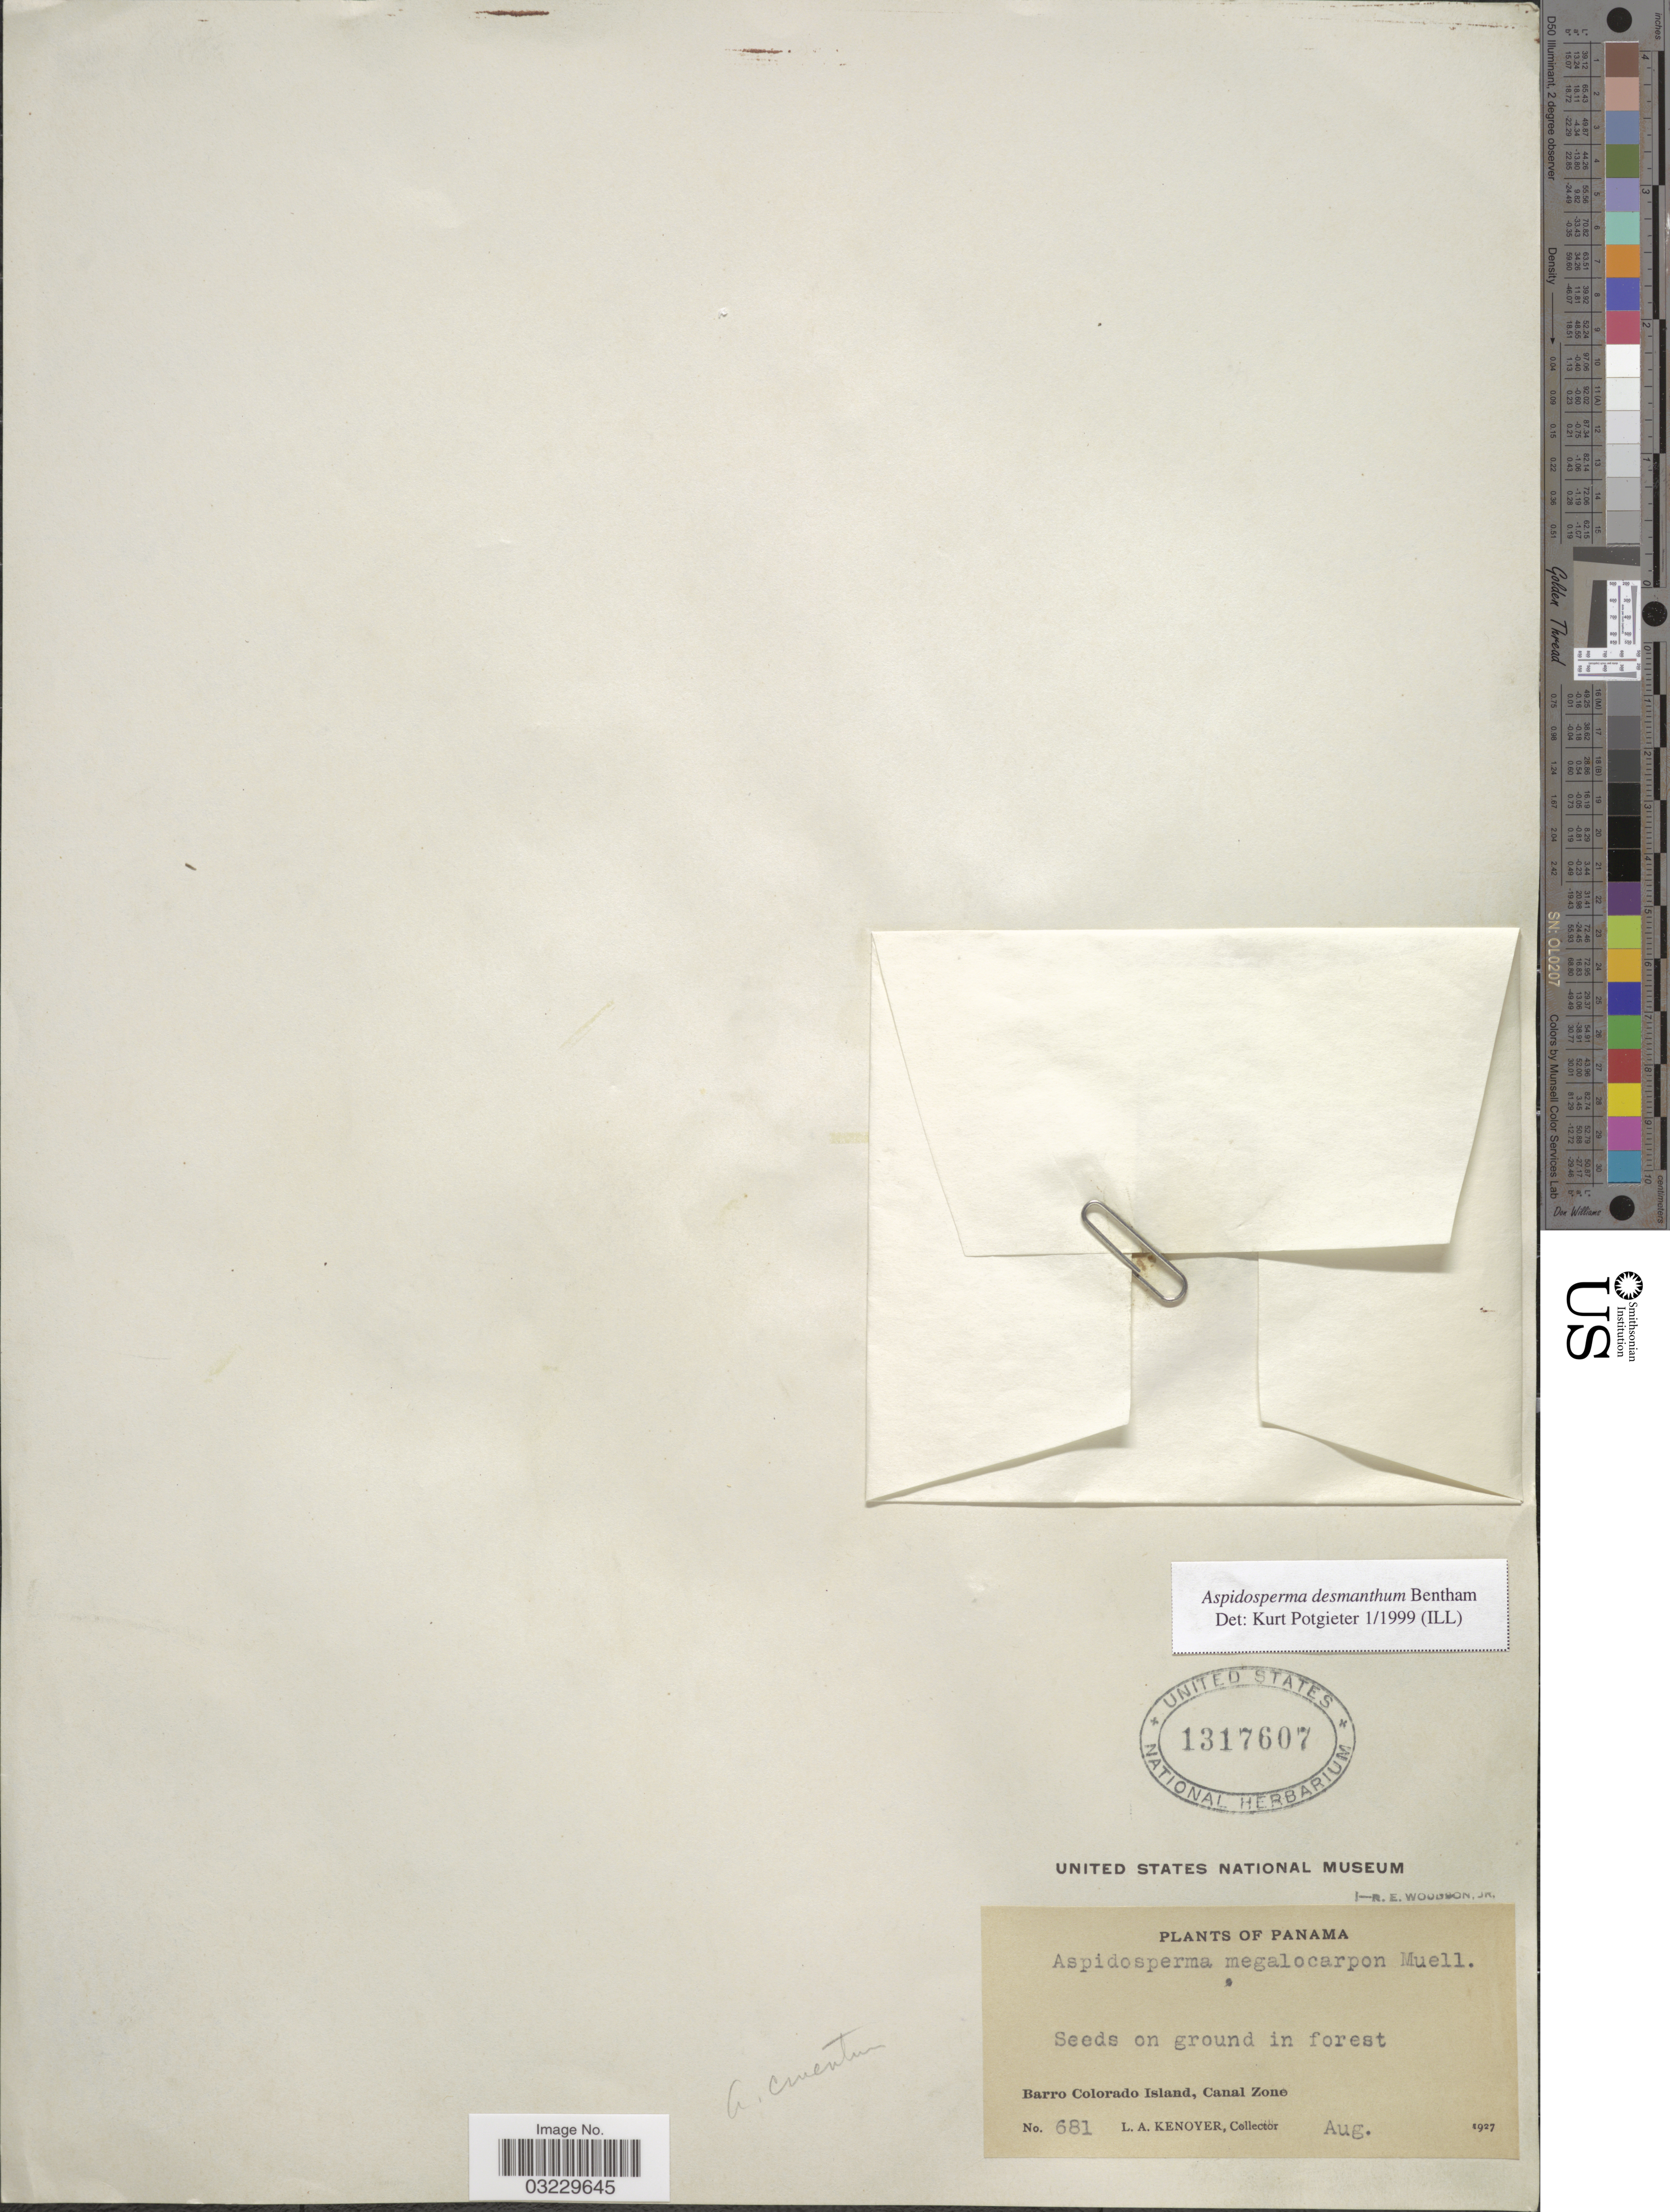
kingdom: Plantae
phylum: Tracheophyta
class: Magnoliopsida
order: Gentianales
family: Apocynaceae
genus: Aspidosperma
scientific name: Aspidosperma desmanthum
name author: Benth. ex Müll. Arg.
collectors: L. A. Kenoyer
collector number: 681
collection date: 1927-08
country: Panama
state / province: Panamá Oeste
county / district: Canal Zone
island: Barro Colorado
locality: Barro Colorado Island, Canal Zone.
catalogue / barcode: US 1317607